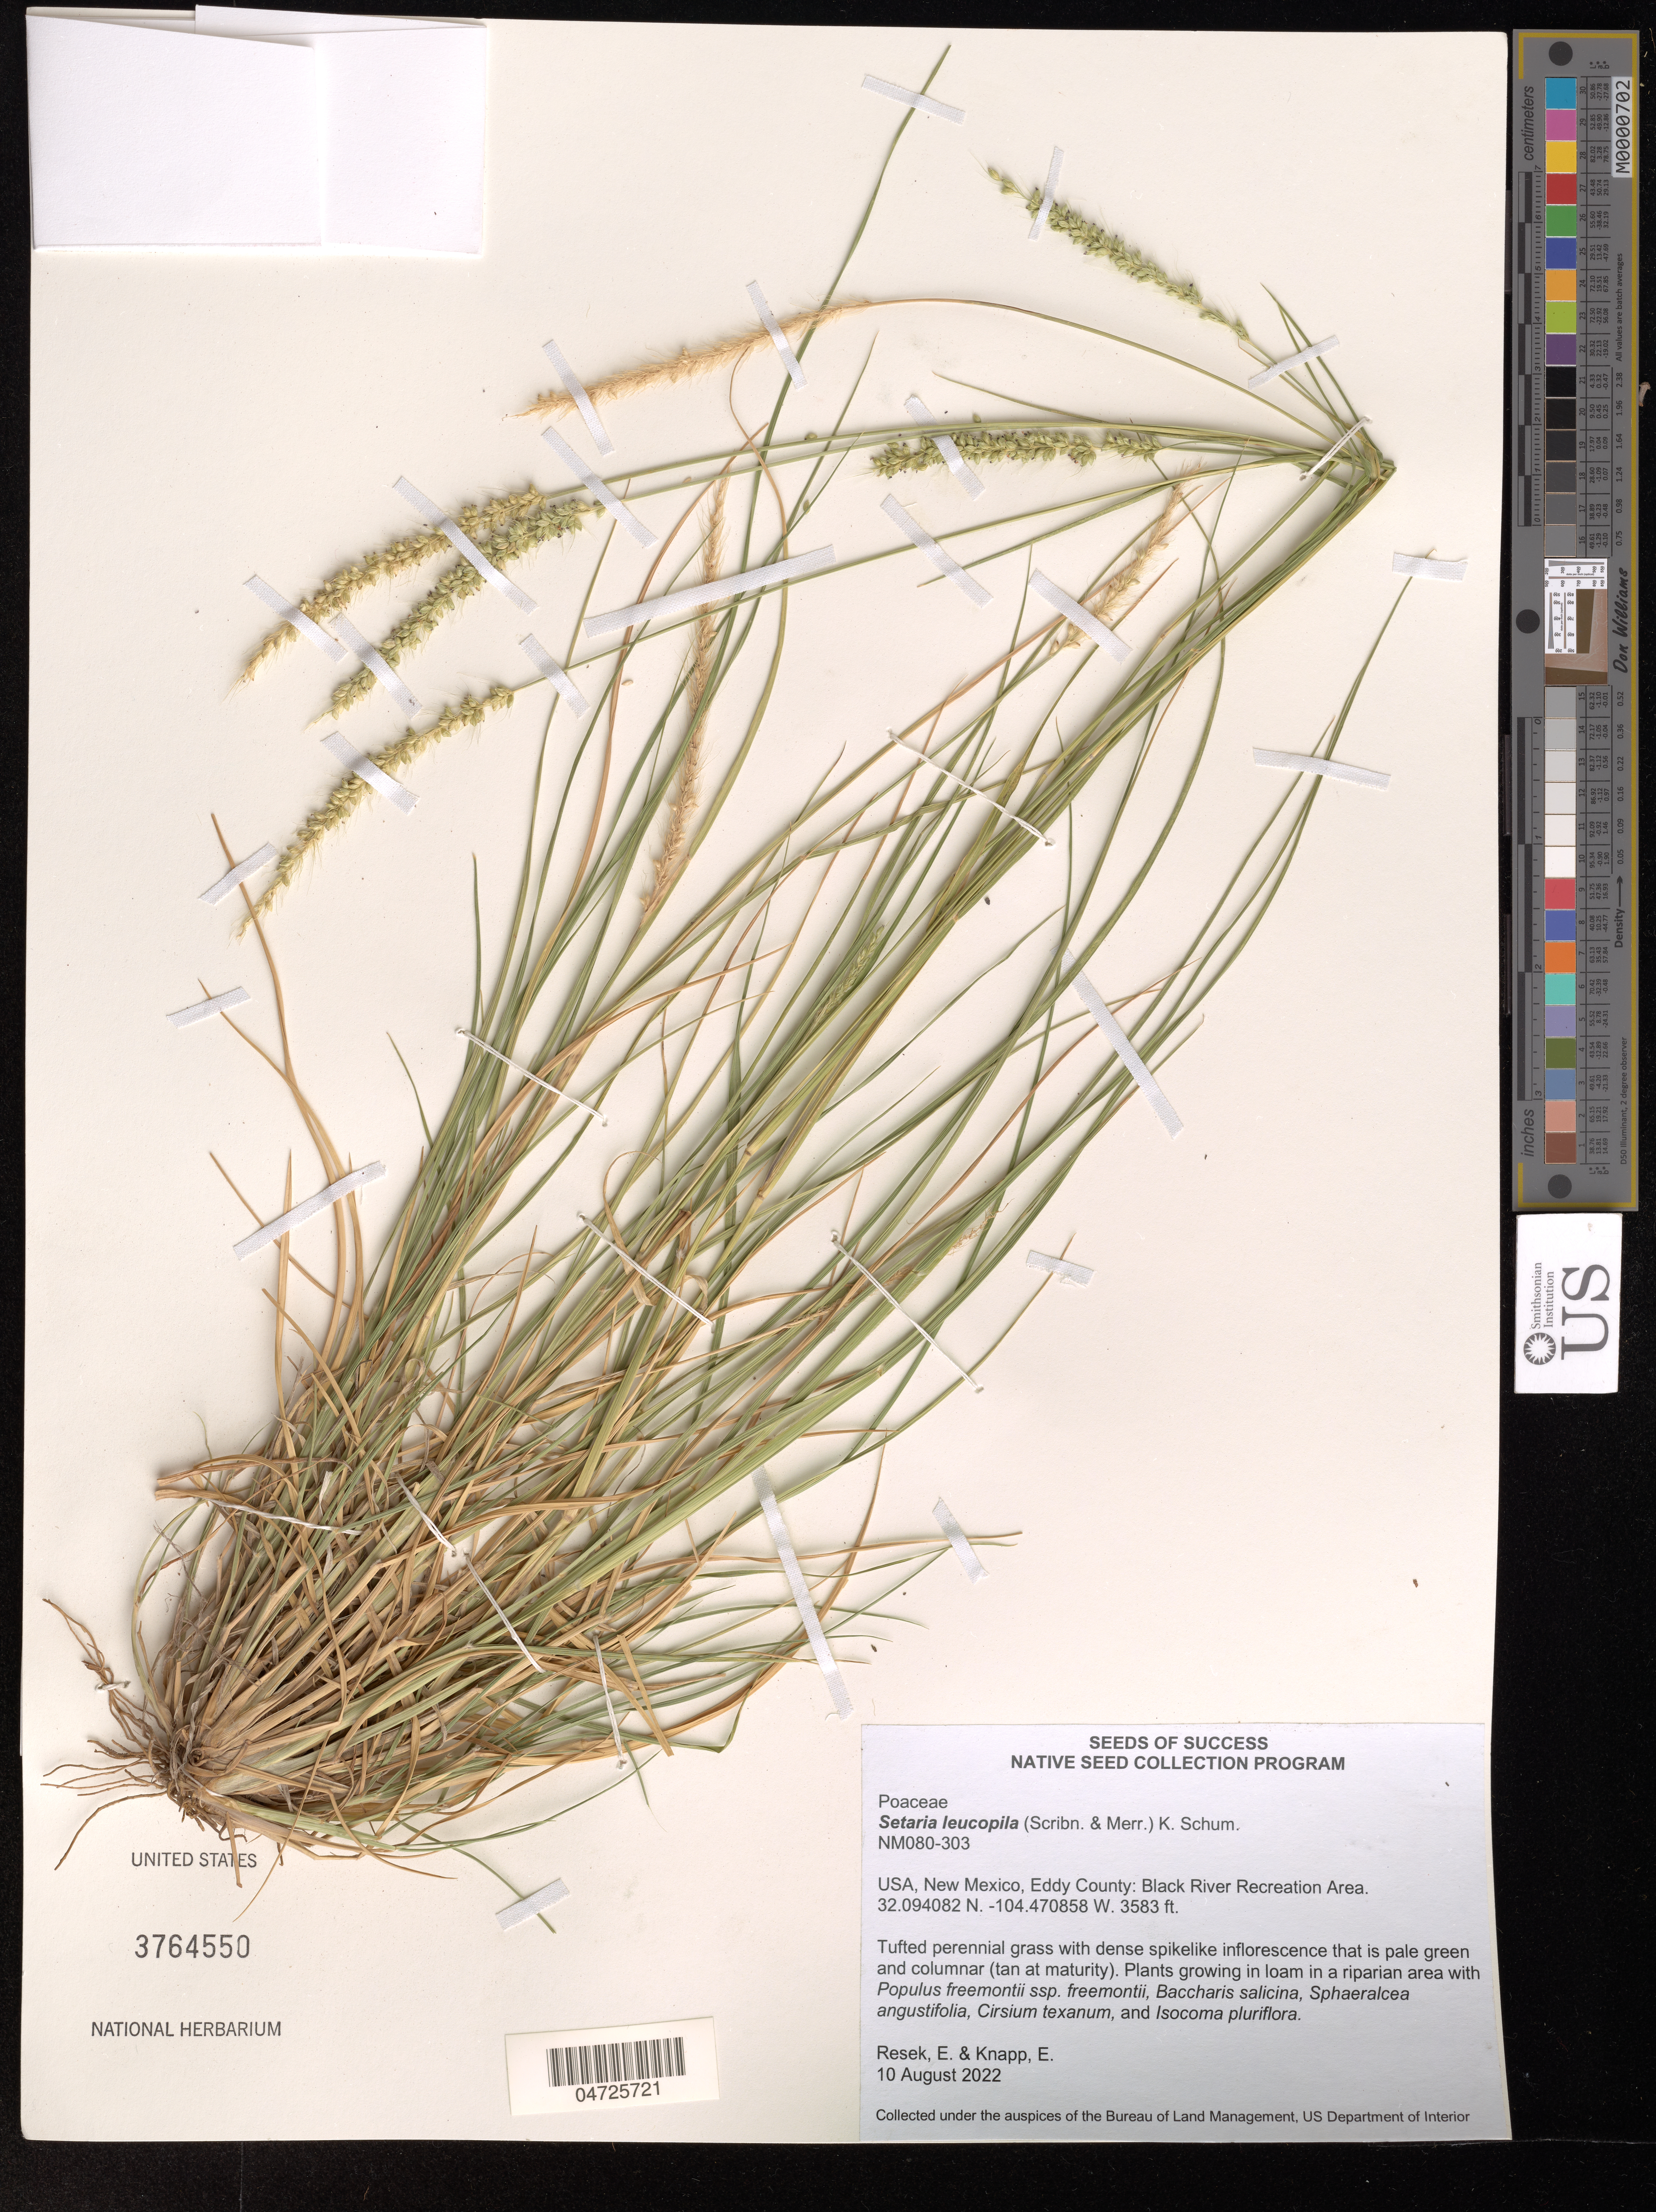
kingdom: Plantae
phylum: Tracheophyta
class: Liliopsida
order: Poales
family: Poaceae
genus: Setaria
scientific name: Setaria leucopila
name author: (Scribn. & Merr.) K. Schum.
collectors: E. Resek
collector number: NM080-303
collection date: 2022-08-10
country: United States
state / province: New Mexico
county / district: Eddy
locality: Eddy County: Black River Recreation Area.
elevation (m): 1092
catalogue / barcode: US 3764550